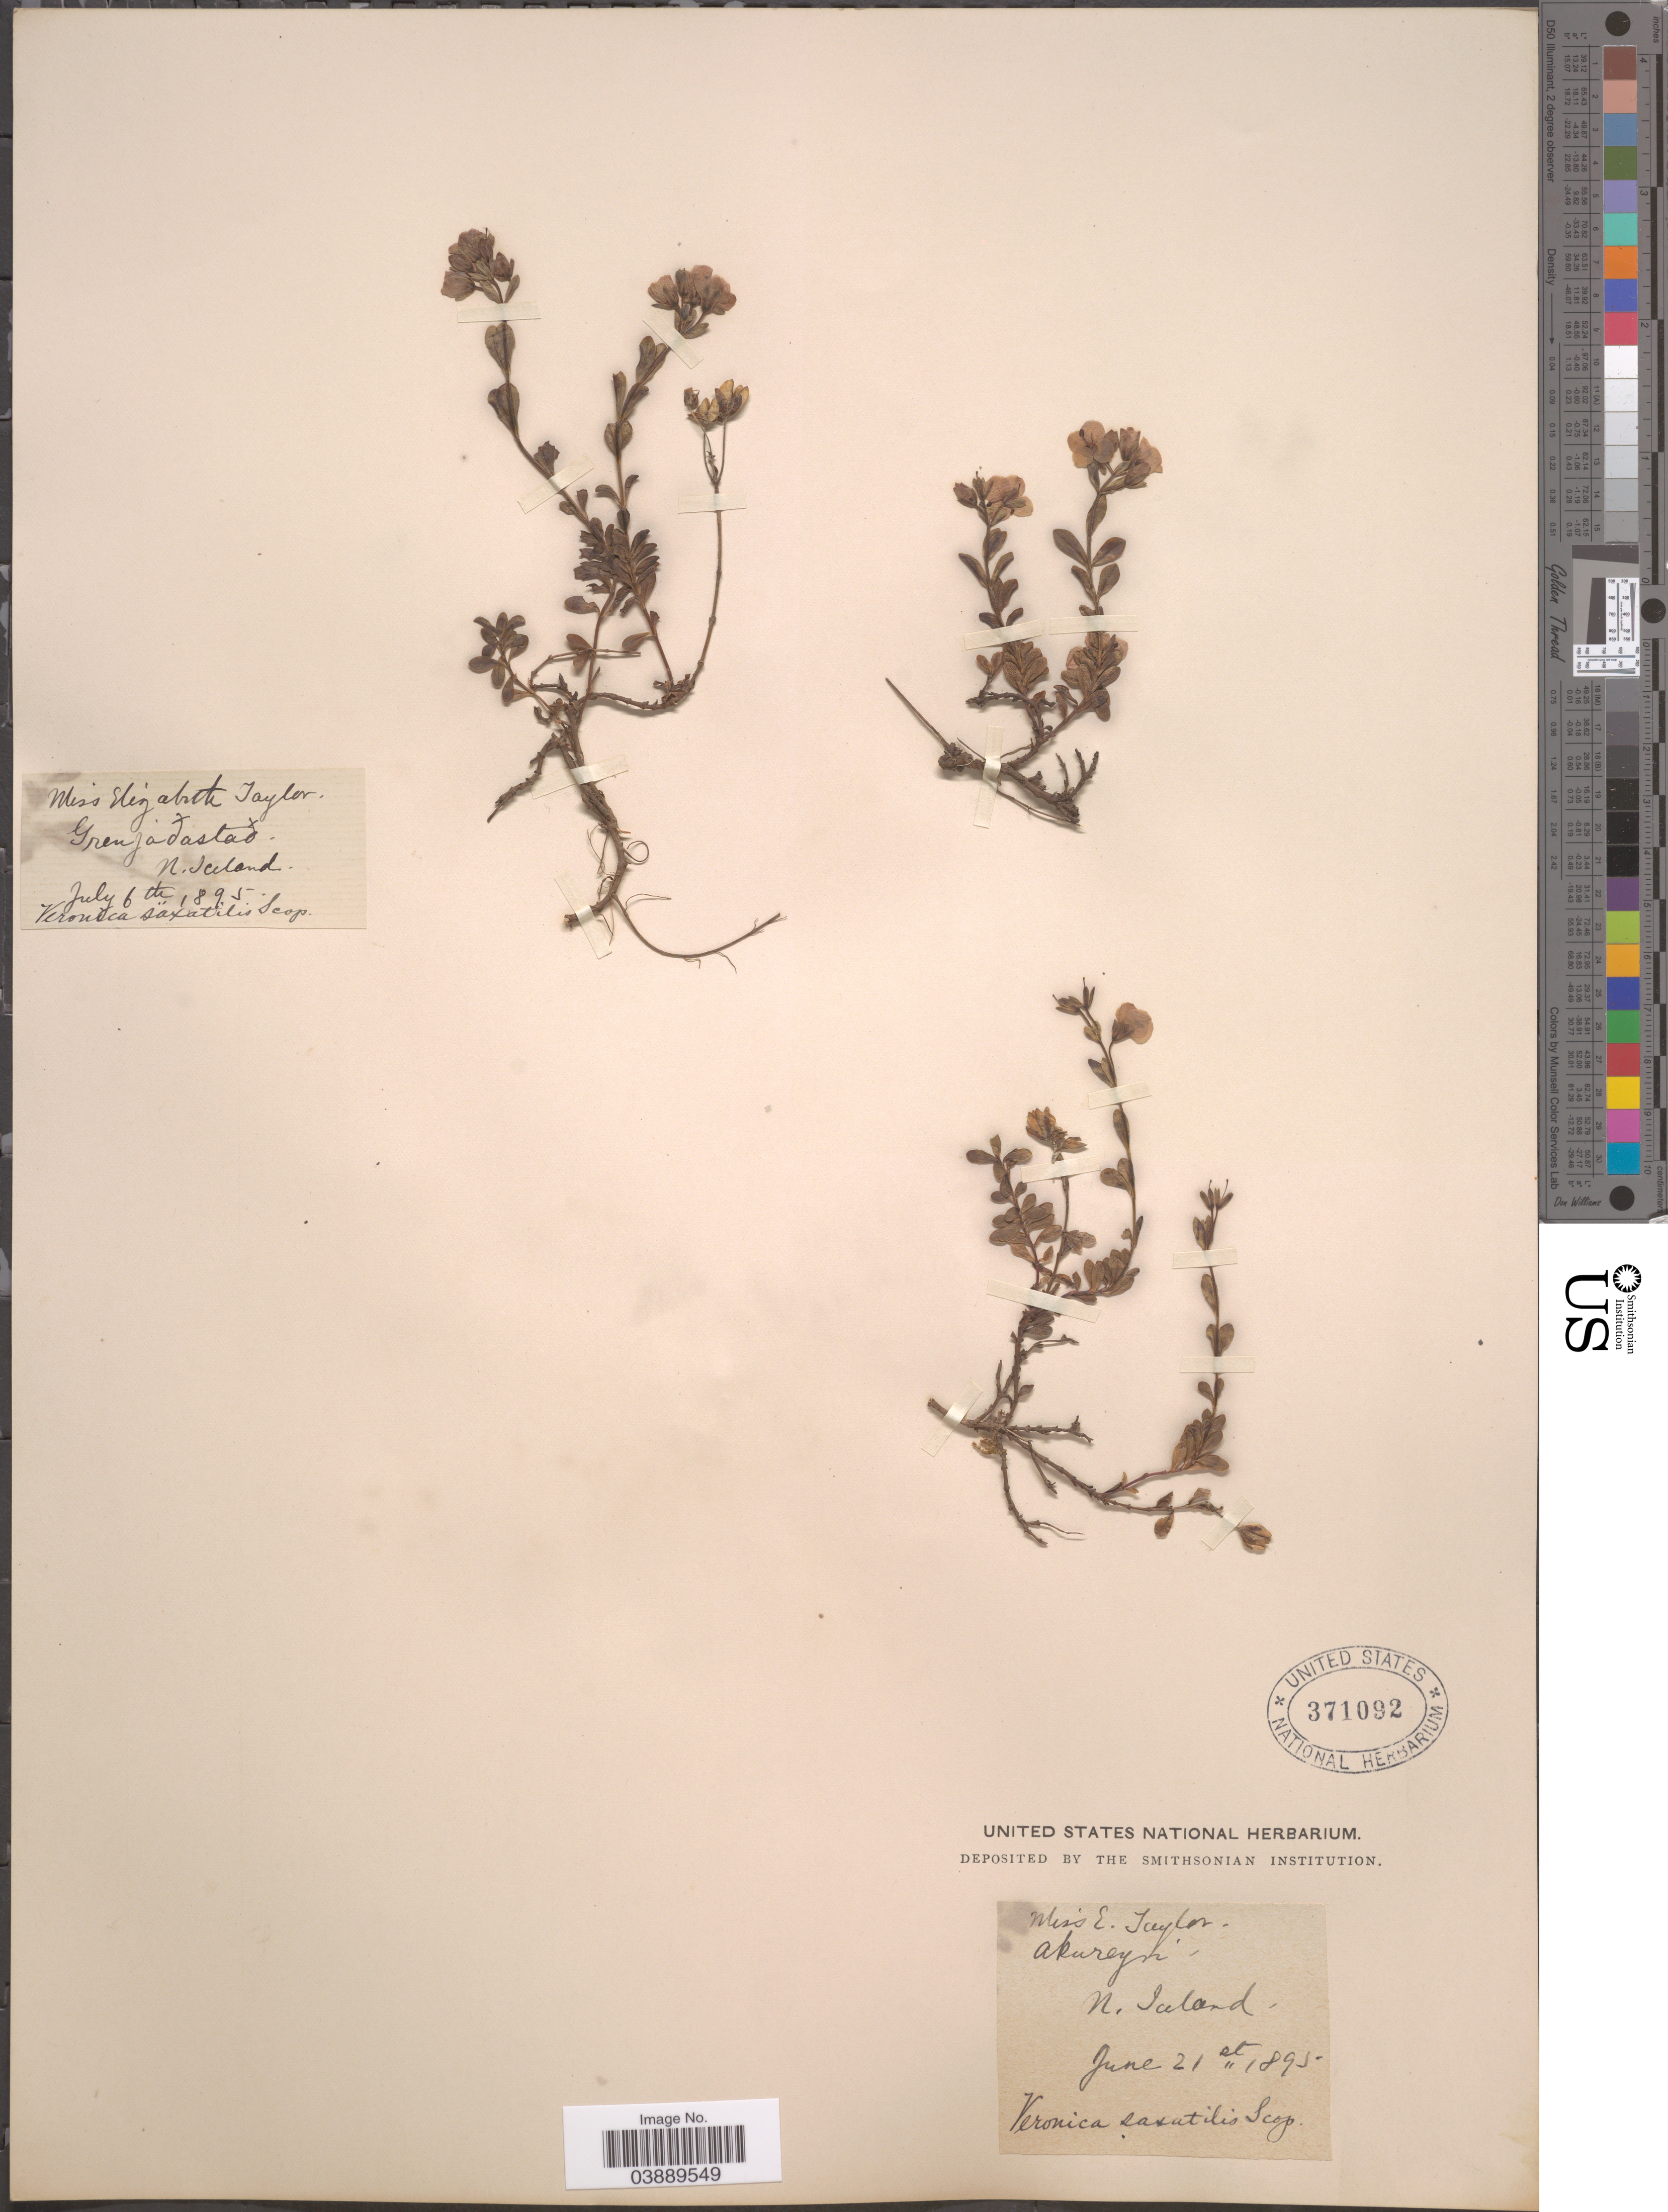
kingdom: Plantae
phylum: Tracheophyta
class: Magnoliopsida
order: Lamiales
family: Plantaginaceae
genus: Veronica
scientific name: Veronica saxatilis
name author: Scop.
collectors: E. Taylor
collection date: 1895-06-21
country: Iceland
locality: Akureyni. N. Iceland.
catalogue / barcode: US 371092